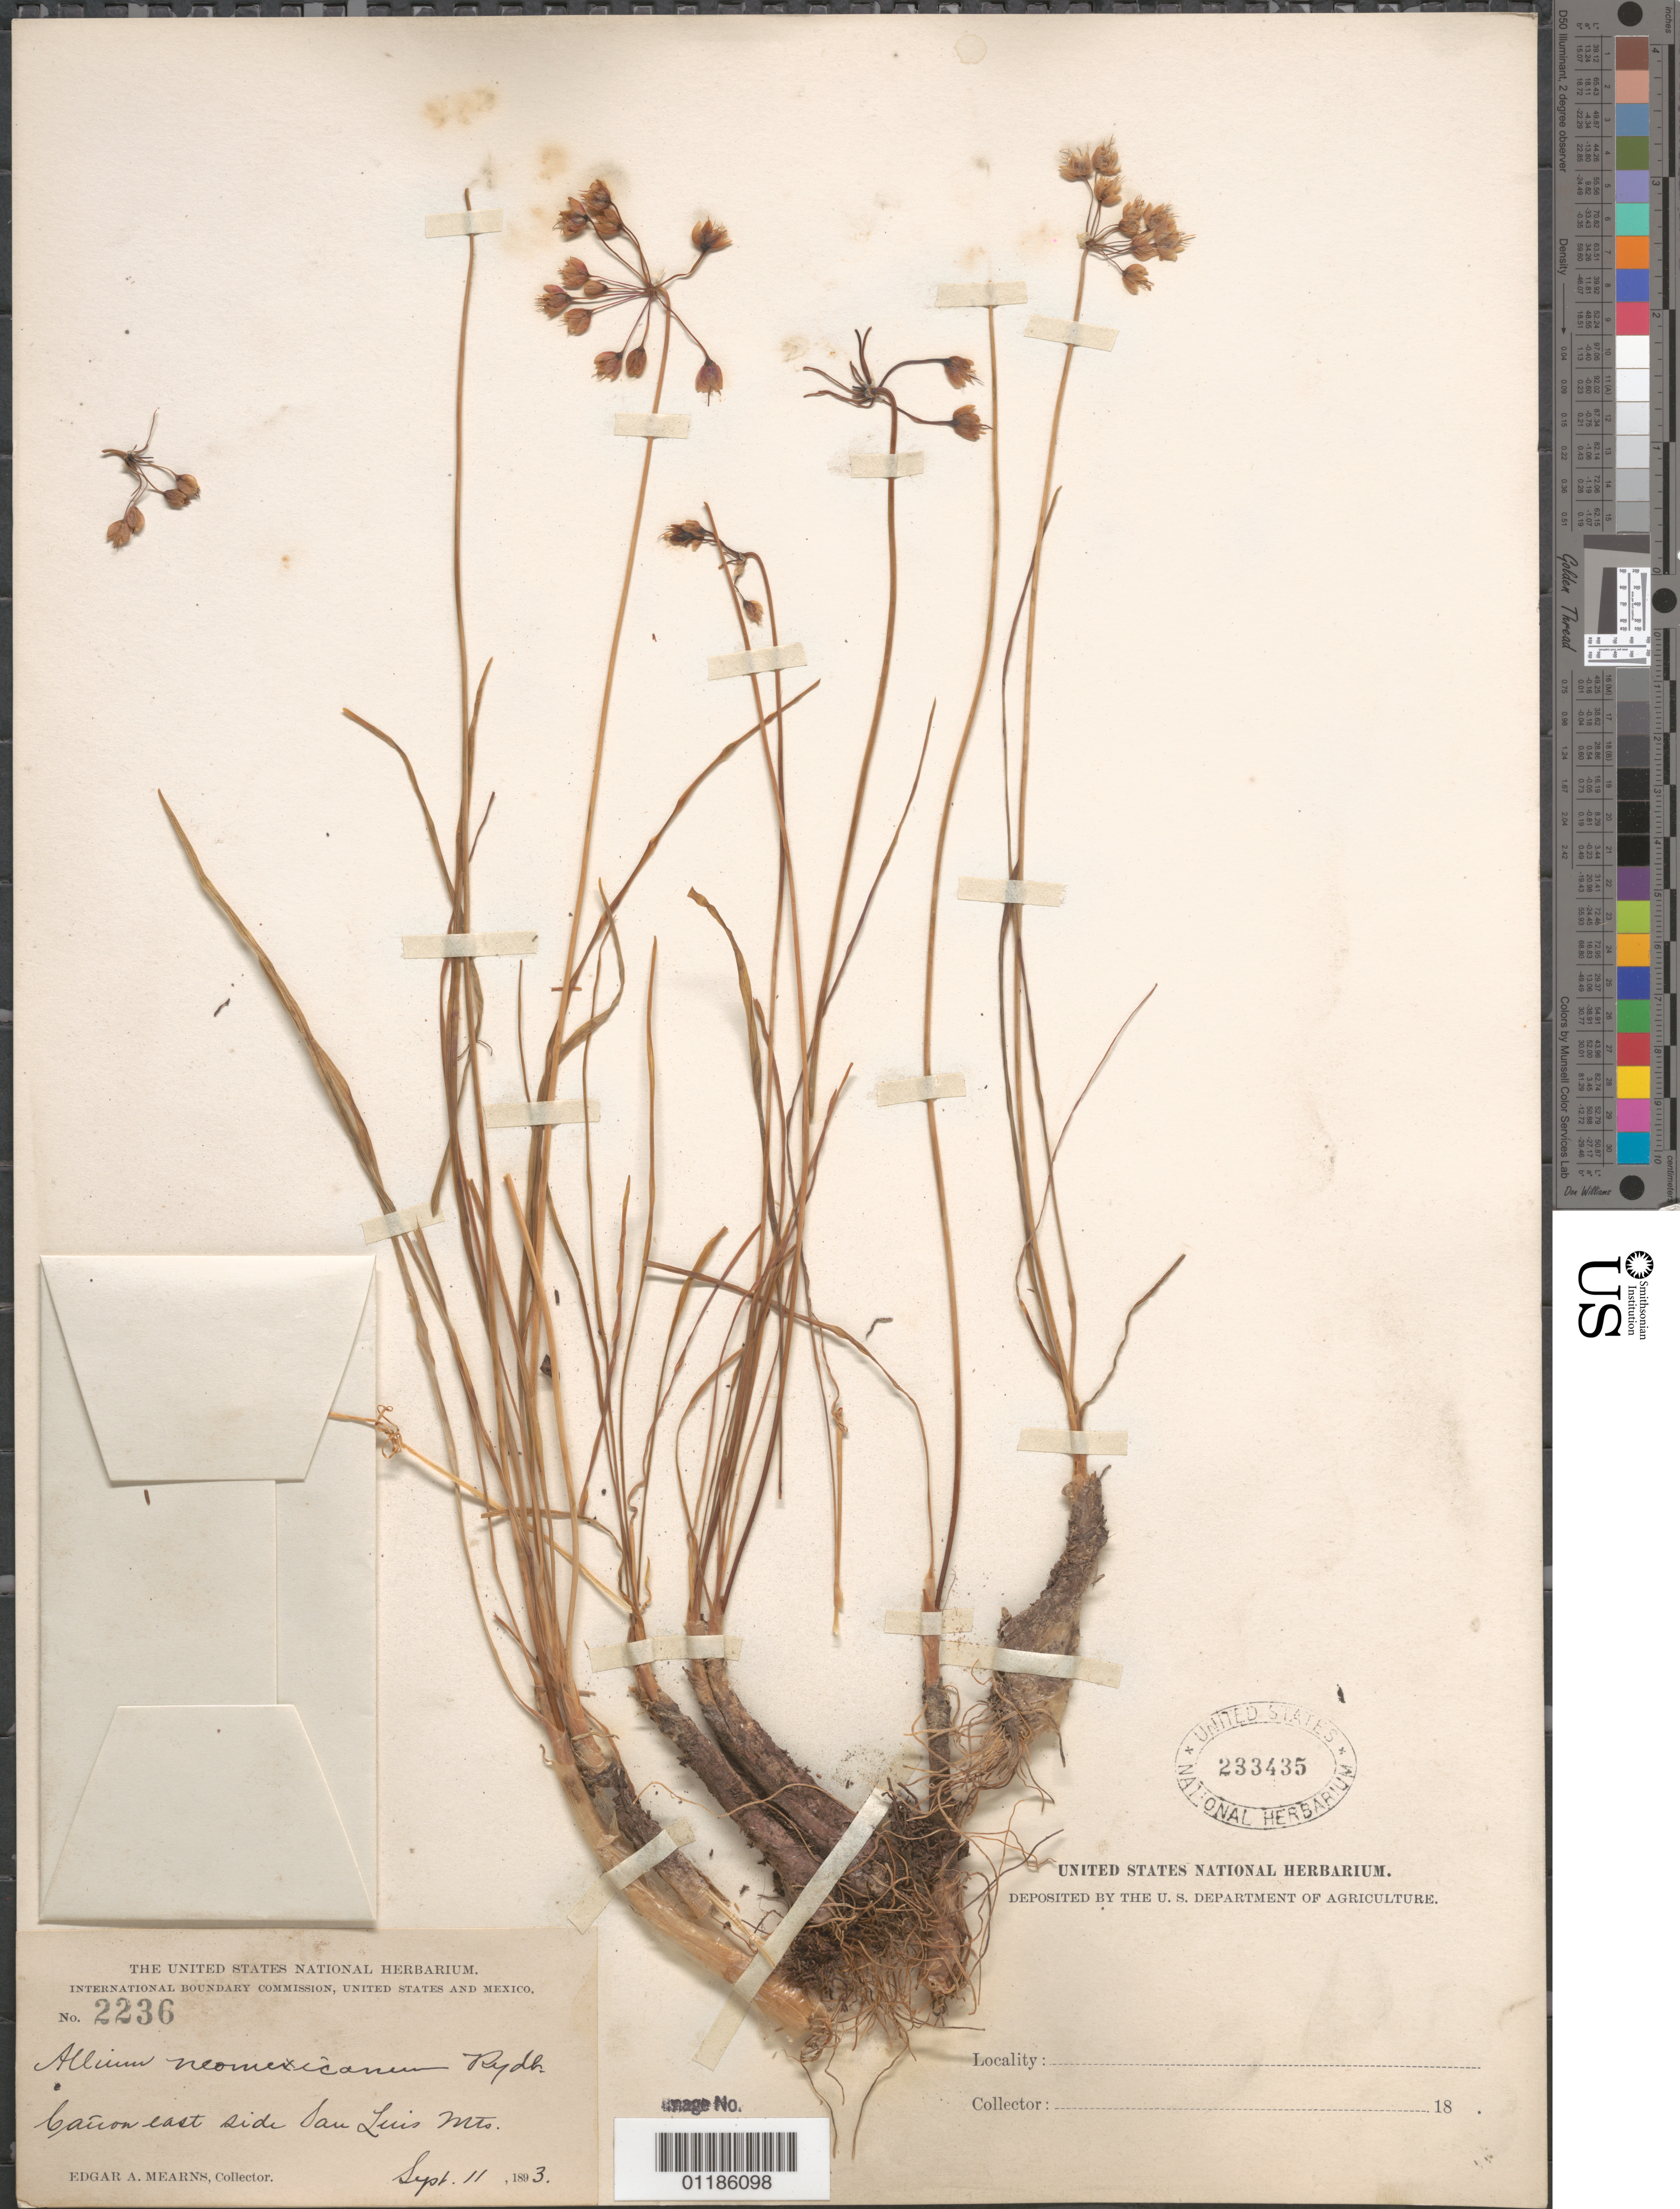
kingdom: Plantae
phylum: Tracheophyta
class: Liliopsida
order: Asparagales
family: Amaryllidaceae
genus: Allium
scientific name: Allium neomexicanum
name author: Rydb.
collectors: E. A. Mearns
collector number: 2236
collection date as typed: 11 Sep 1893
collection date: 1893-09-11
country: Mexico / United States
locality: Canyon east side San Luis Mts.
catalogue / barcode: US 233435